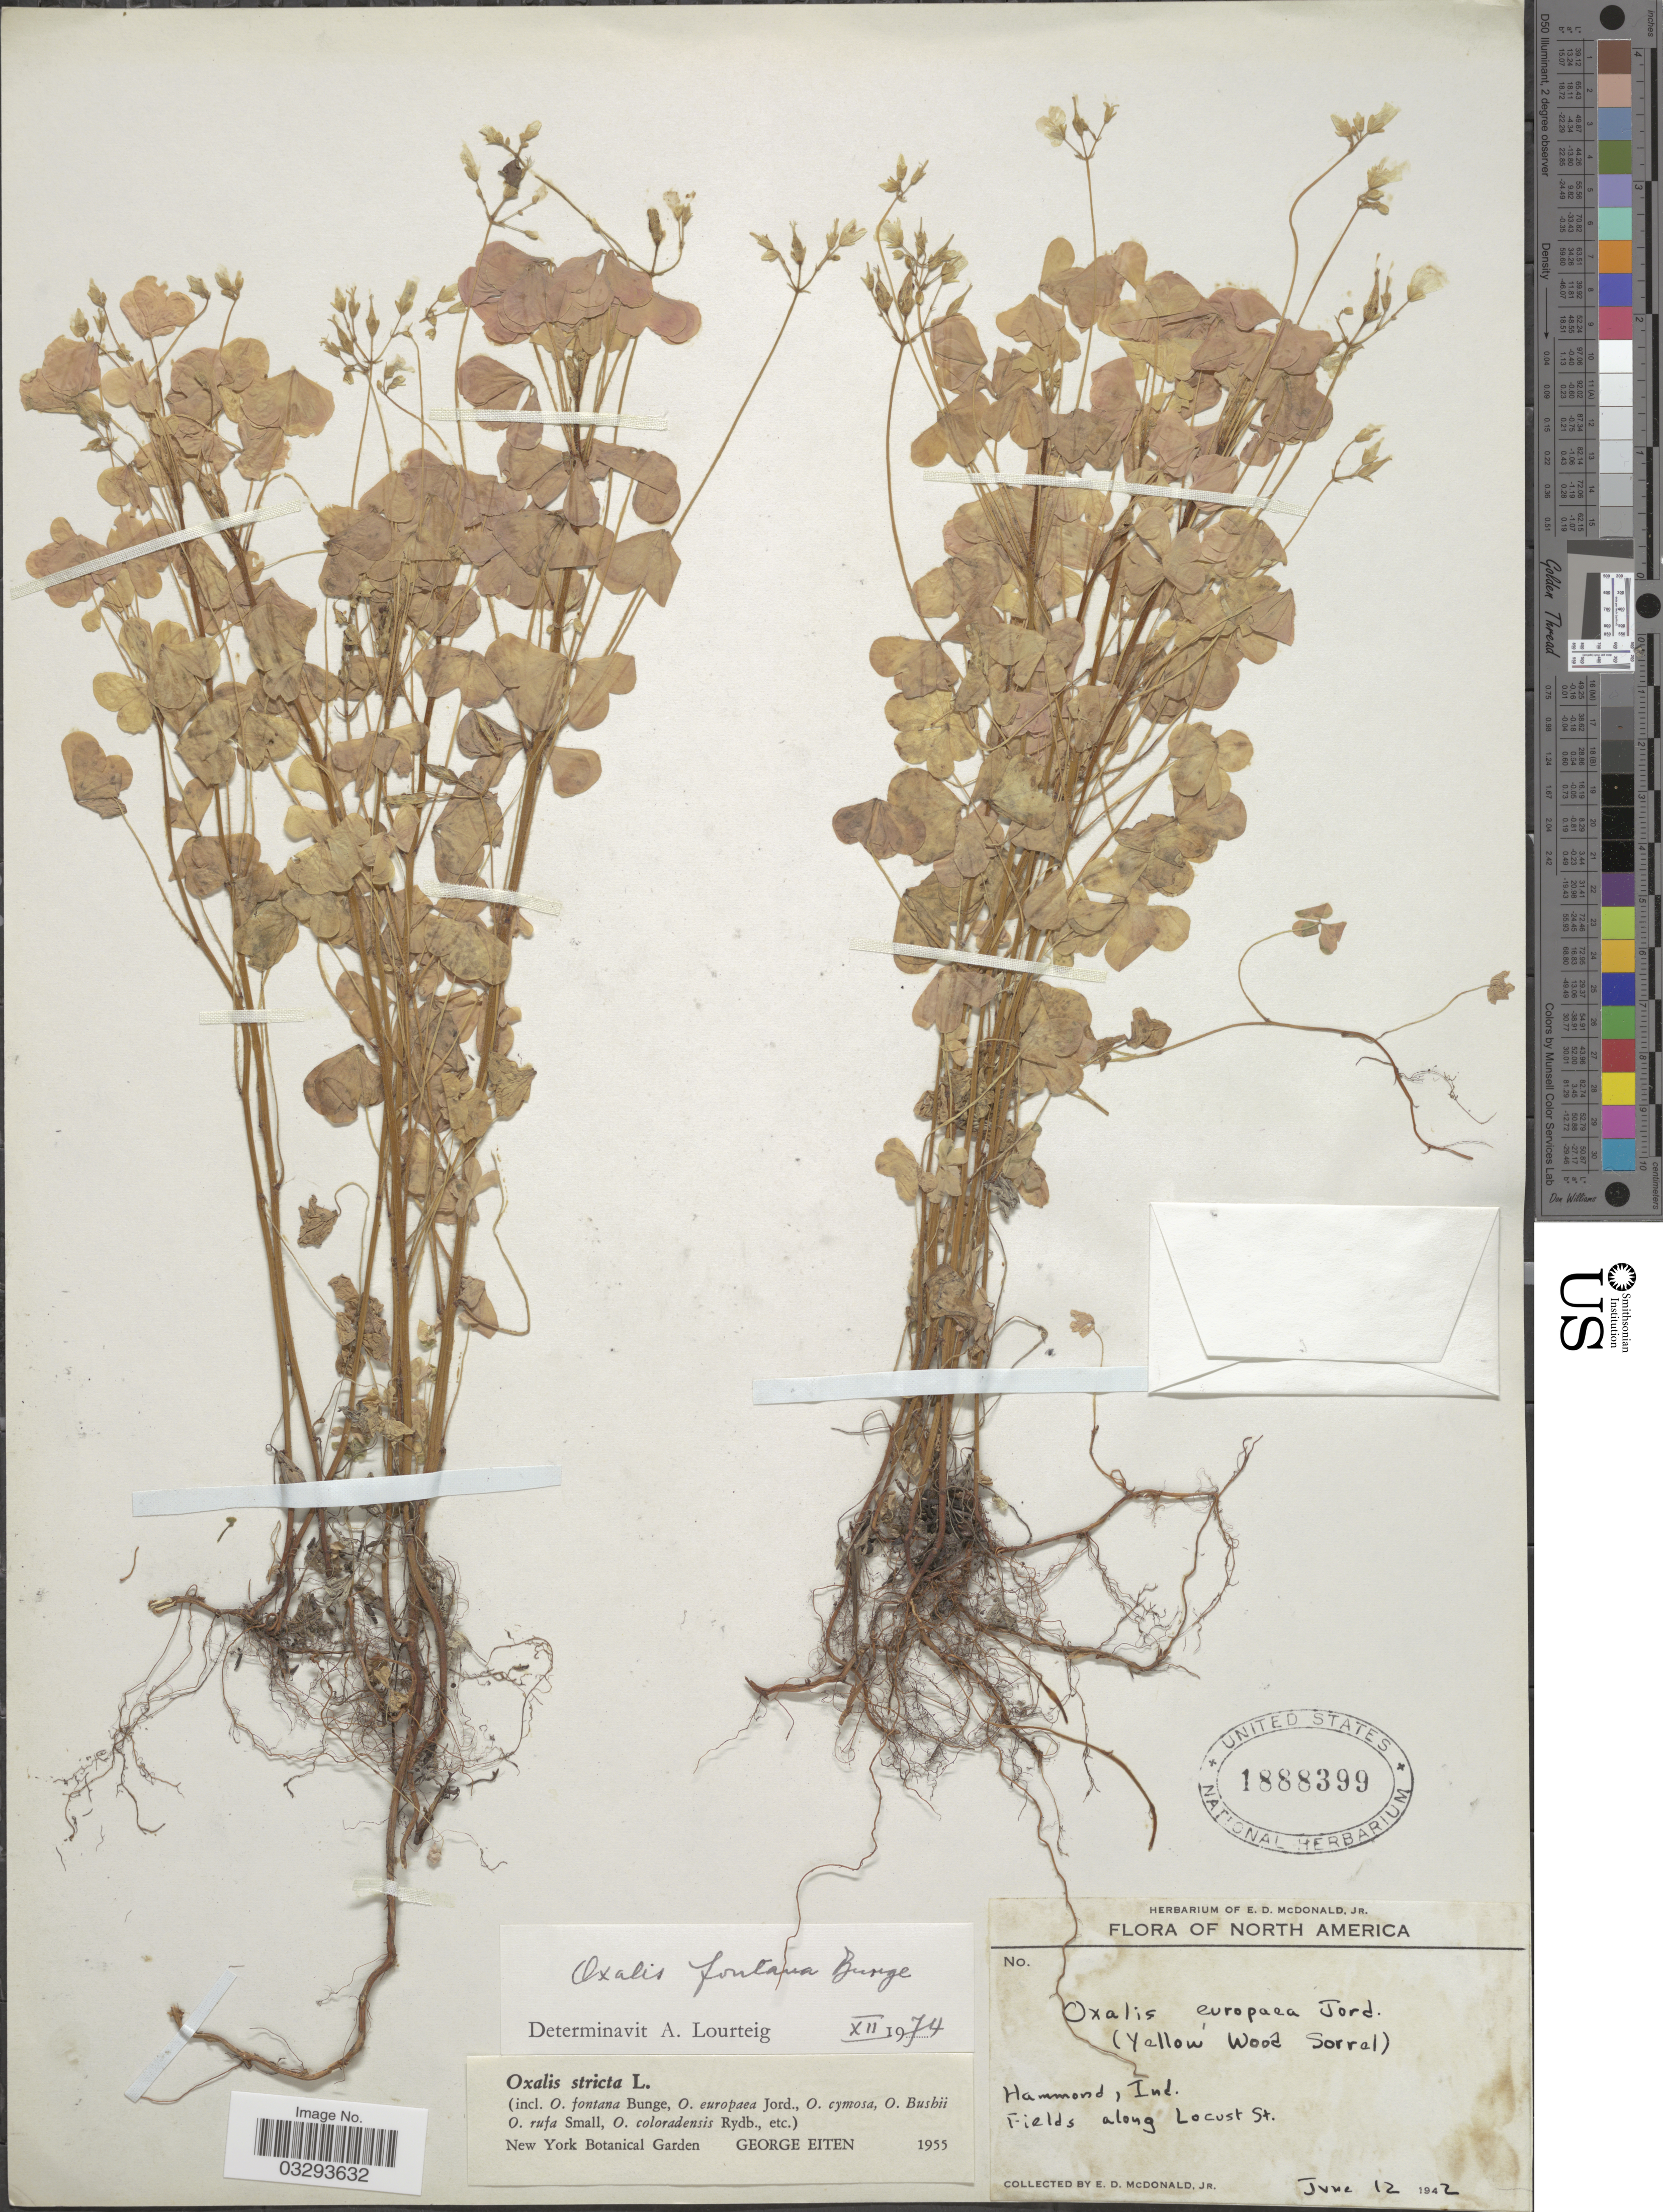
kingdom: Plantae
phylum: Tracheophyta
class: Magnoliopsida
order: Oxalidales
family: Oxalidaceae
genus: Oxalis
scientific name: Oxalis fontana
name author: Bunge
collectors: E. D. McDonald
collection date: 1942-06-12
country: United States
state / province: Indiana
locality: Hammond. Field along Locust St.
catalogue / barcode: US 1888399